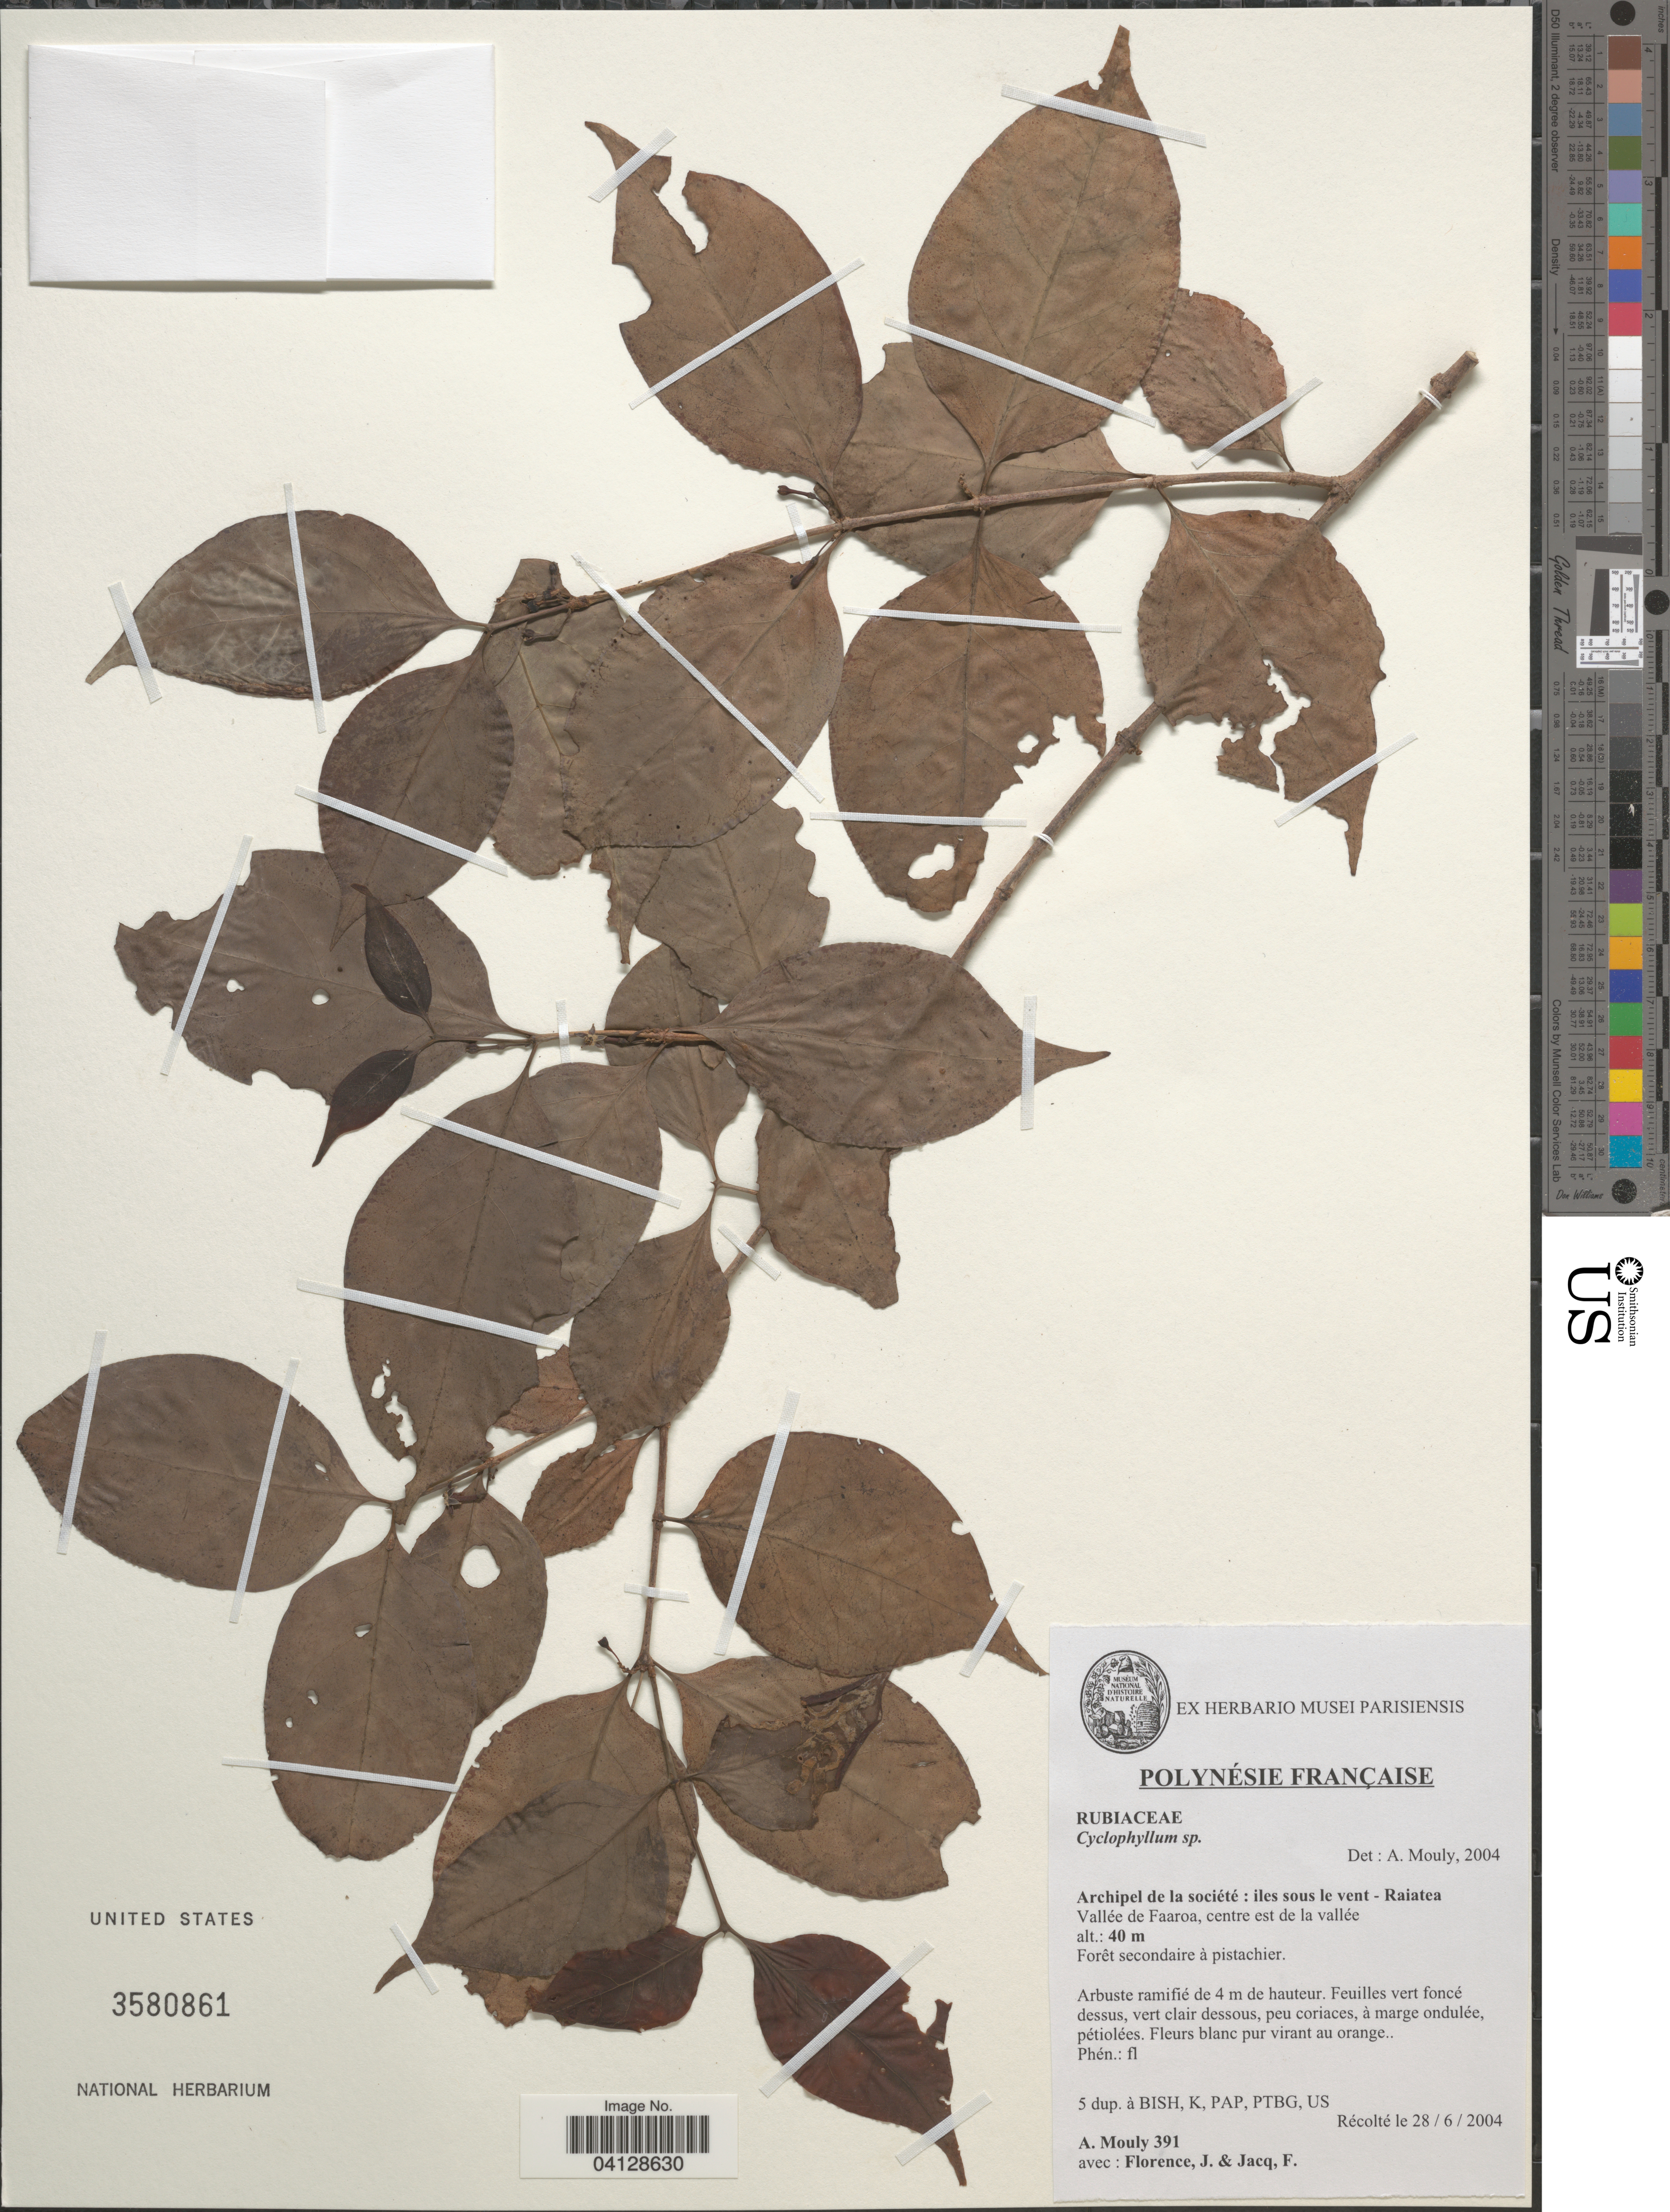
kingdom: Plantae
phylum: Tracheophyta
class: Magnoliopsida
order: Gentianales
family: Rubiaceae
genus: Cyclophyllum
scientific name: Cyclophyllum sp.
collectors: A. Mouly, J. Florence & F. Jacq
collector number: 391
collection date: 2004-06-28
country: French Polynesia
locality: Polynésie Française. Archipel de la société: iles sous le vent - Raiatea. Vallée de Faaroa, centre est de la vallée.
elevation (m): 40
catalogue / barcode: US 3580861